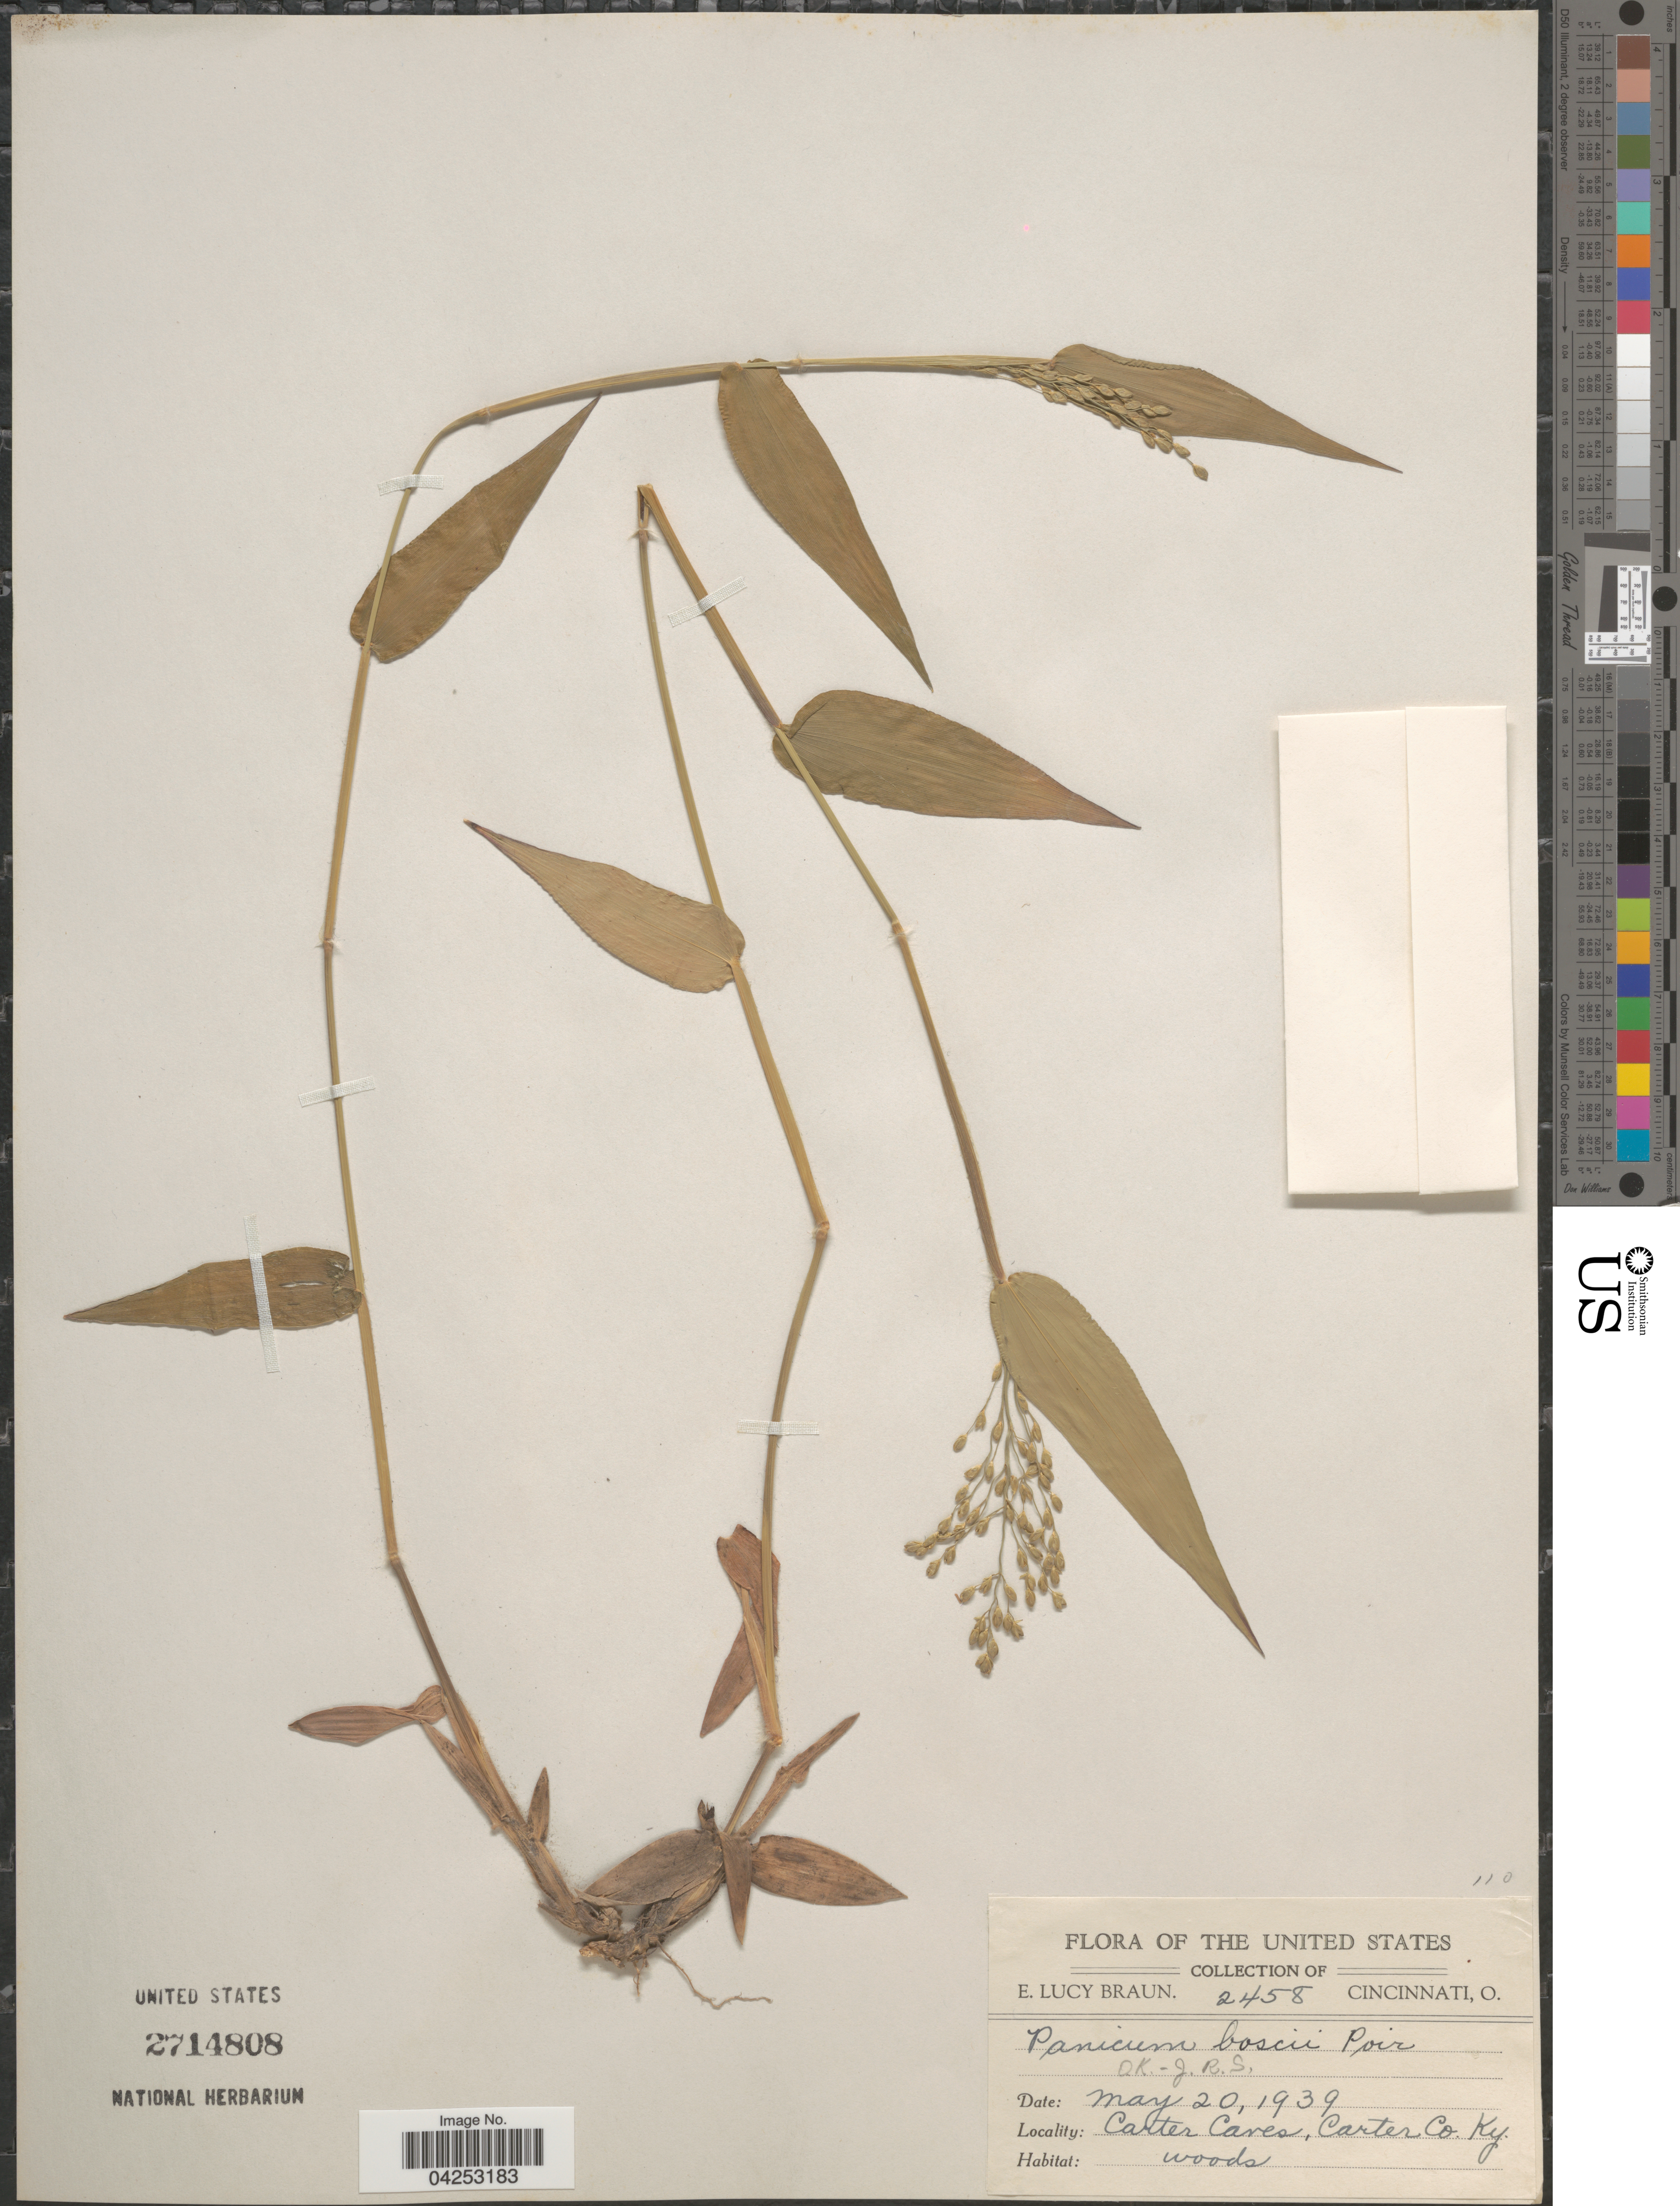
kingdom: Plantae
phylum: Tracheophyta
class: Liliopsida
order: Poales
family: Poaceae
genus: Dichanthelium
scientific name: Dichanthelium boscii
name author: (Poir.) Gould & C.A. Clark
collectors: E. L. Braun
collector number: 2458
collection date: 1939-05-20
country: United States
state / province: Kentucky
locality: Carter Caves, Carter Co.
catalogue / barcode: US 2714808